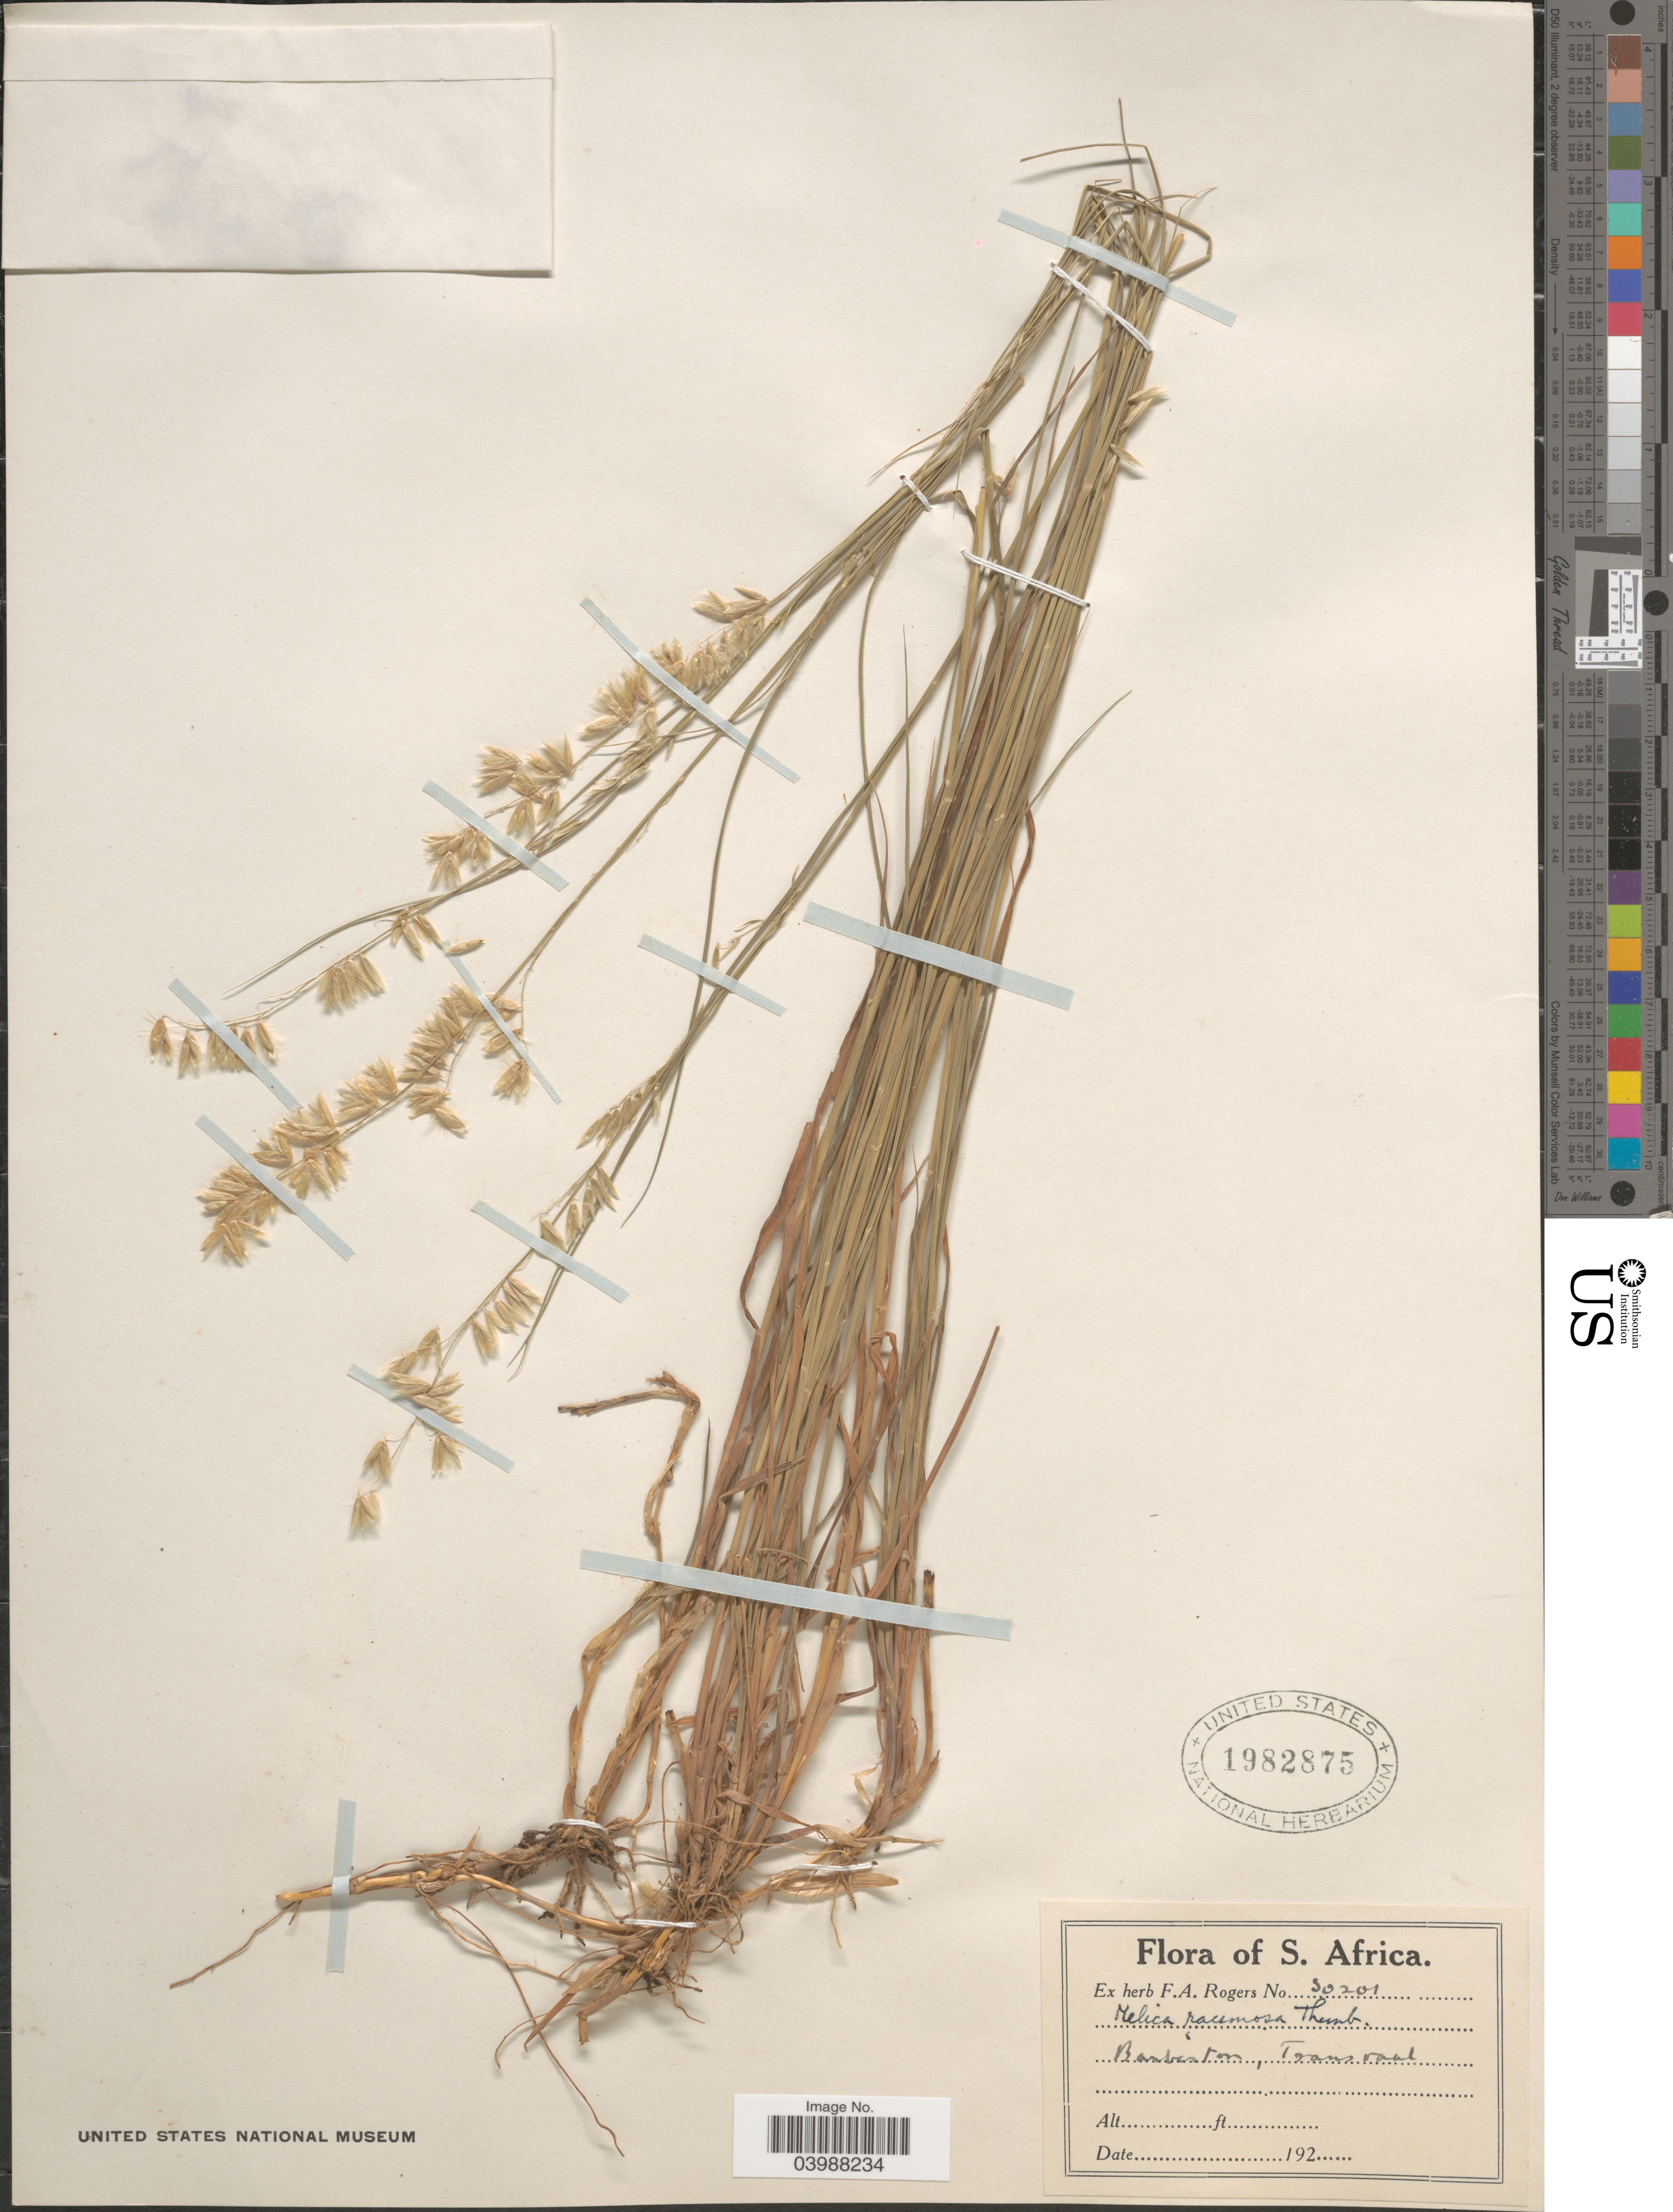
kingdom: Plantae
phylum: Tracheophyta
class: Liliopsida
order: Poales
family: Poaceae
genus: Melica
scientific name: Melica racemosa Muhl., nom. illeg.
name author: Muhl.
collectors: ex herb. F. A. Rogers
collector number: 30201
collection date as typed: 192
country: South Africa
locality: Barberton, Transvaal.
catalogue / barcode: US 1982875